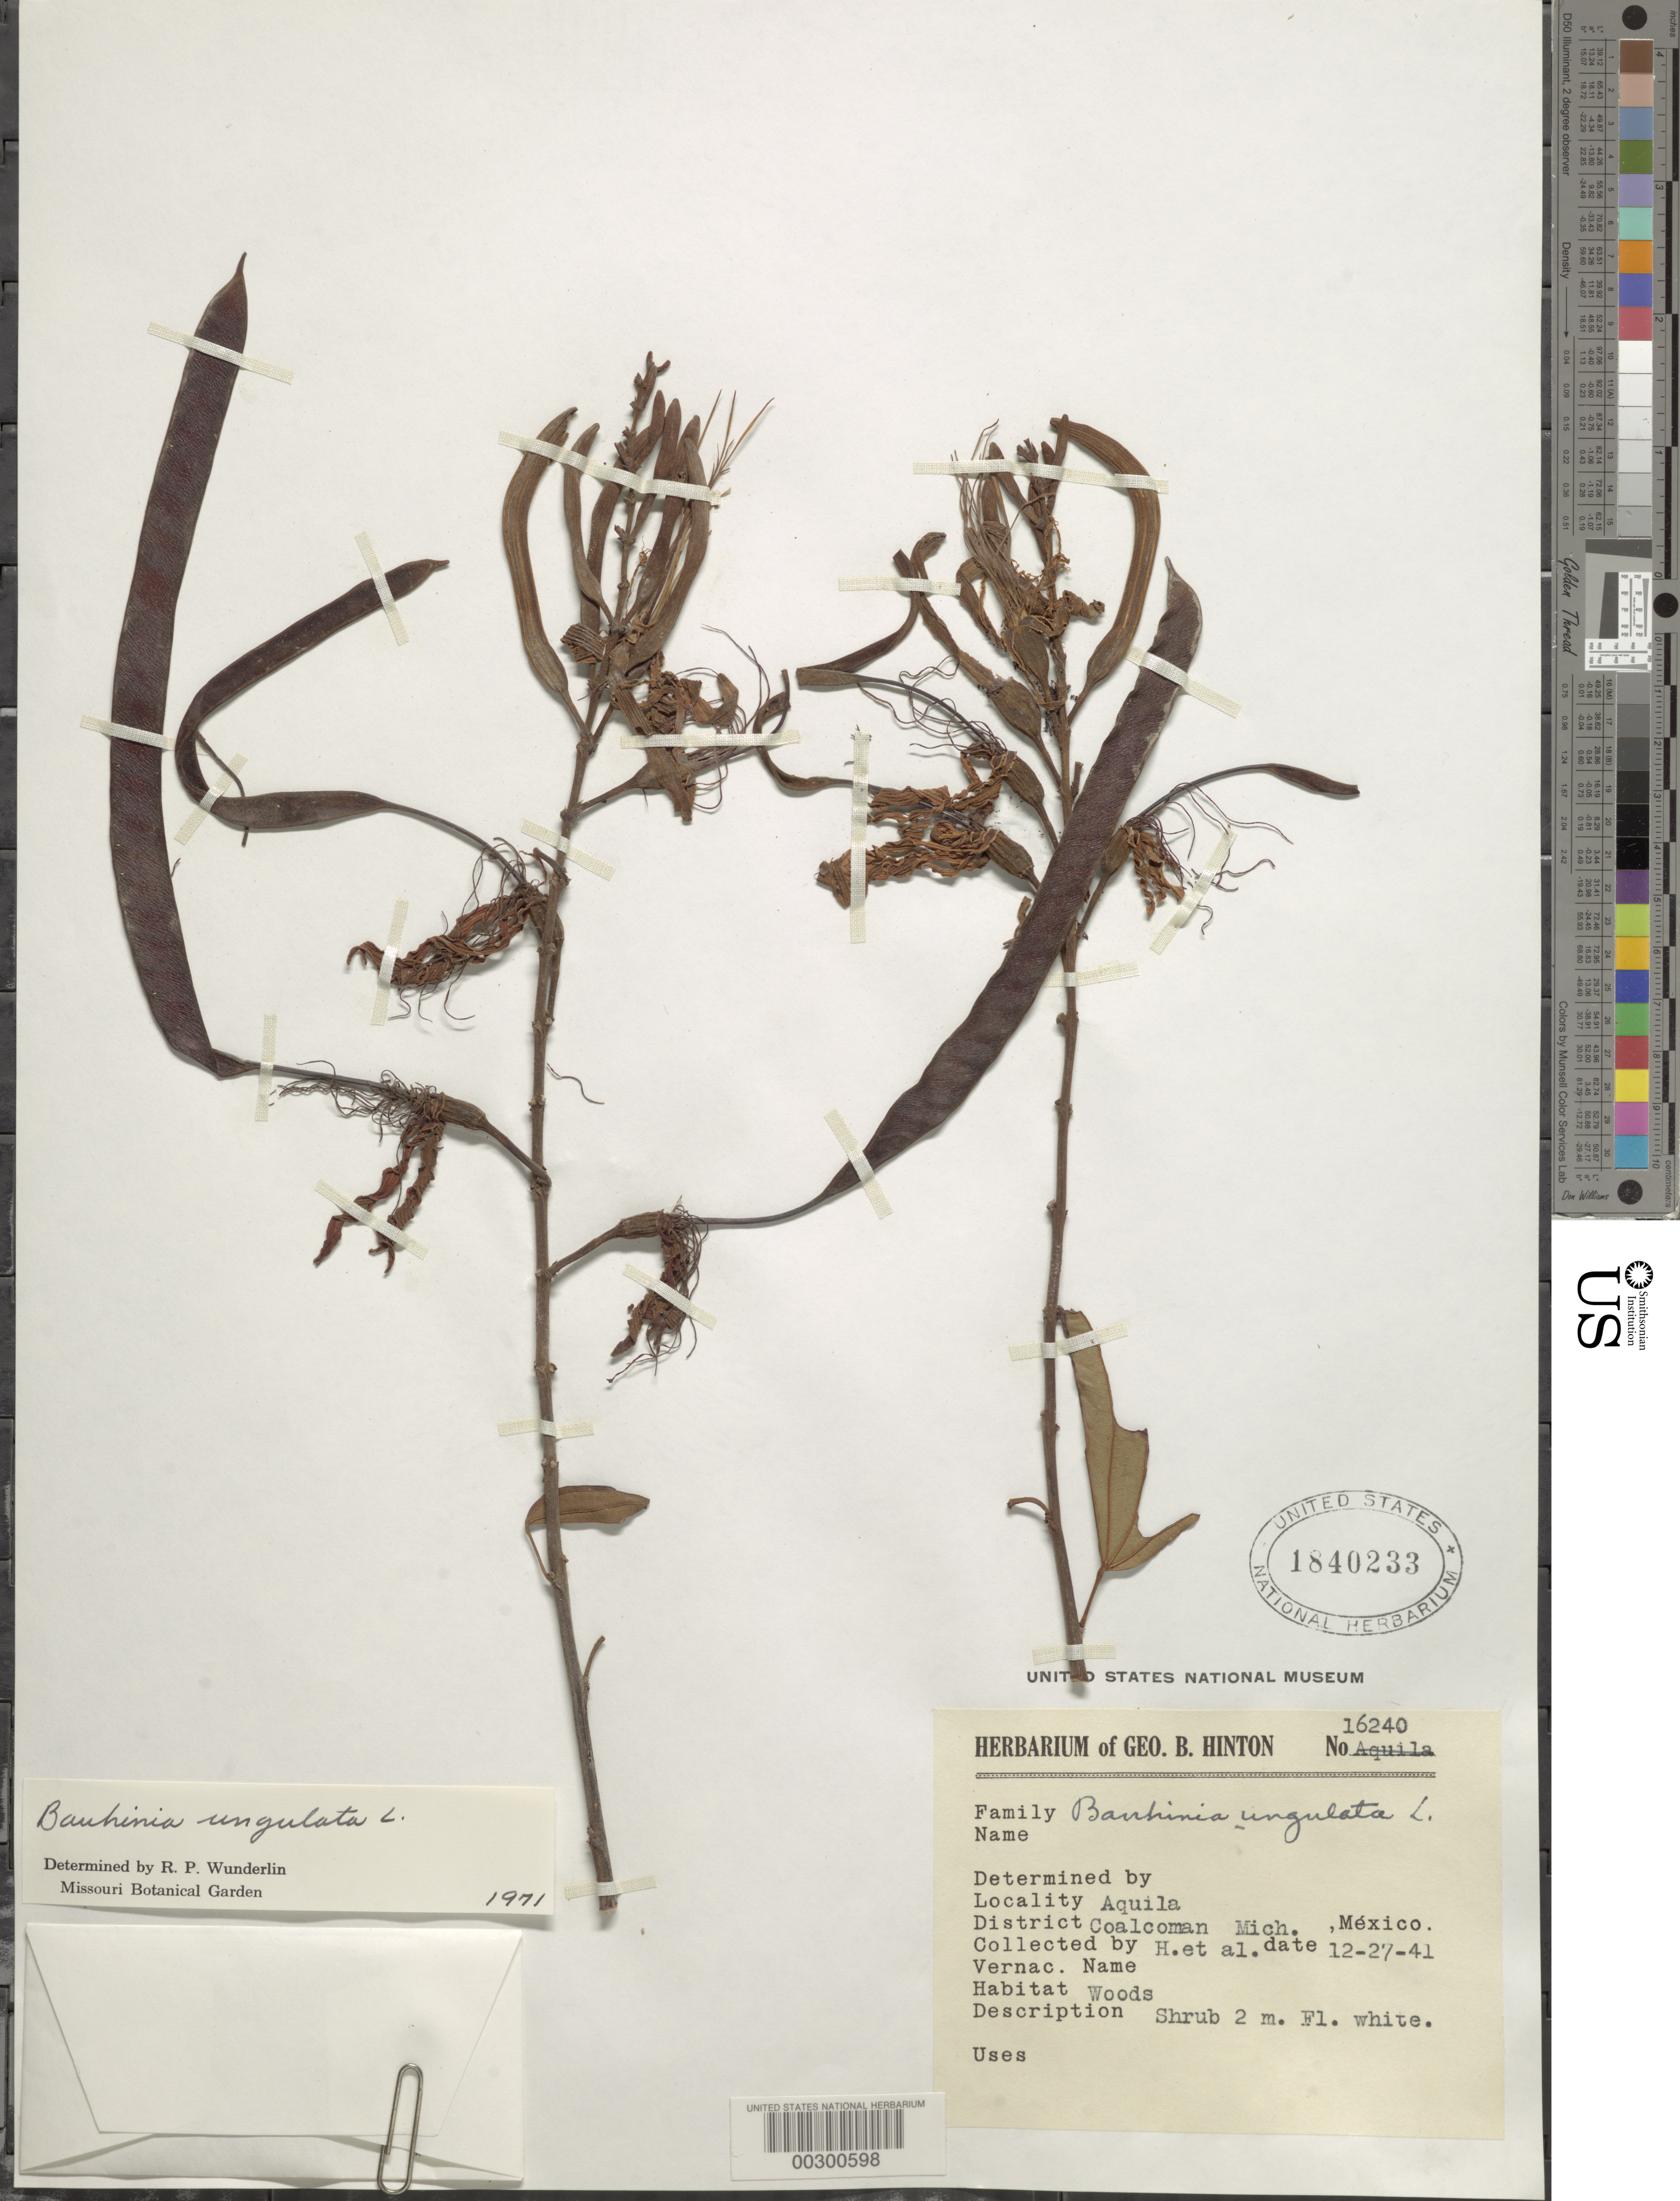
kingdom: Plantae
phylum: Tracheophyta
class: Magnoliopsida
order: Fabales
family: Fabaceae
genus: Bauhinia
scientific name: Bauhinia ungulata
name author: L.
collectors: G. B. Hinton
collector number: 16240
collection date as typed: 27 Dec 1941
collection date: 1941-12-27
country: Mexico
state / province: Michoacán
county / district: Coalcomán De Vazquez Pallares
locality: Coalcomán Mun. (?), Aquila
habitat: Woods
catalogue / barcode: US 1840233